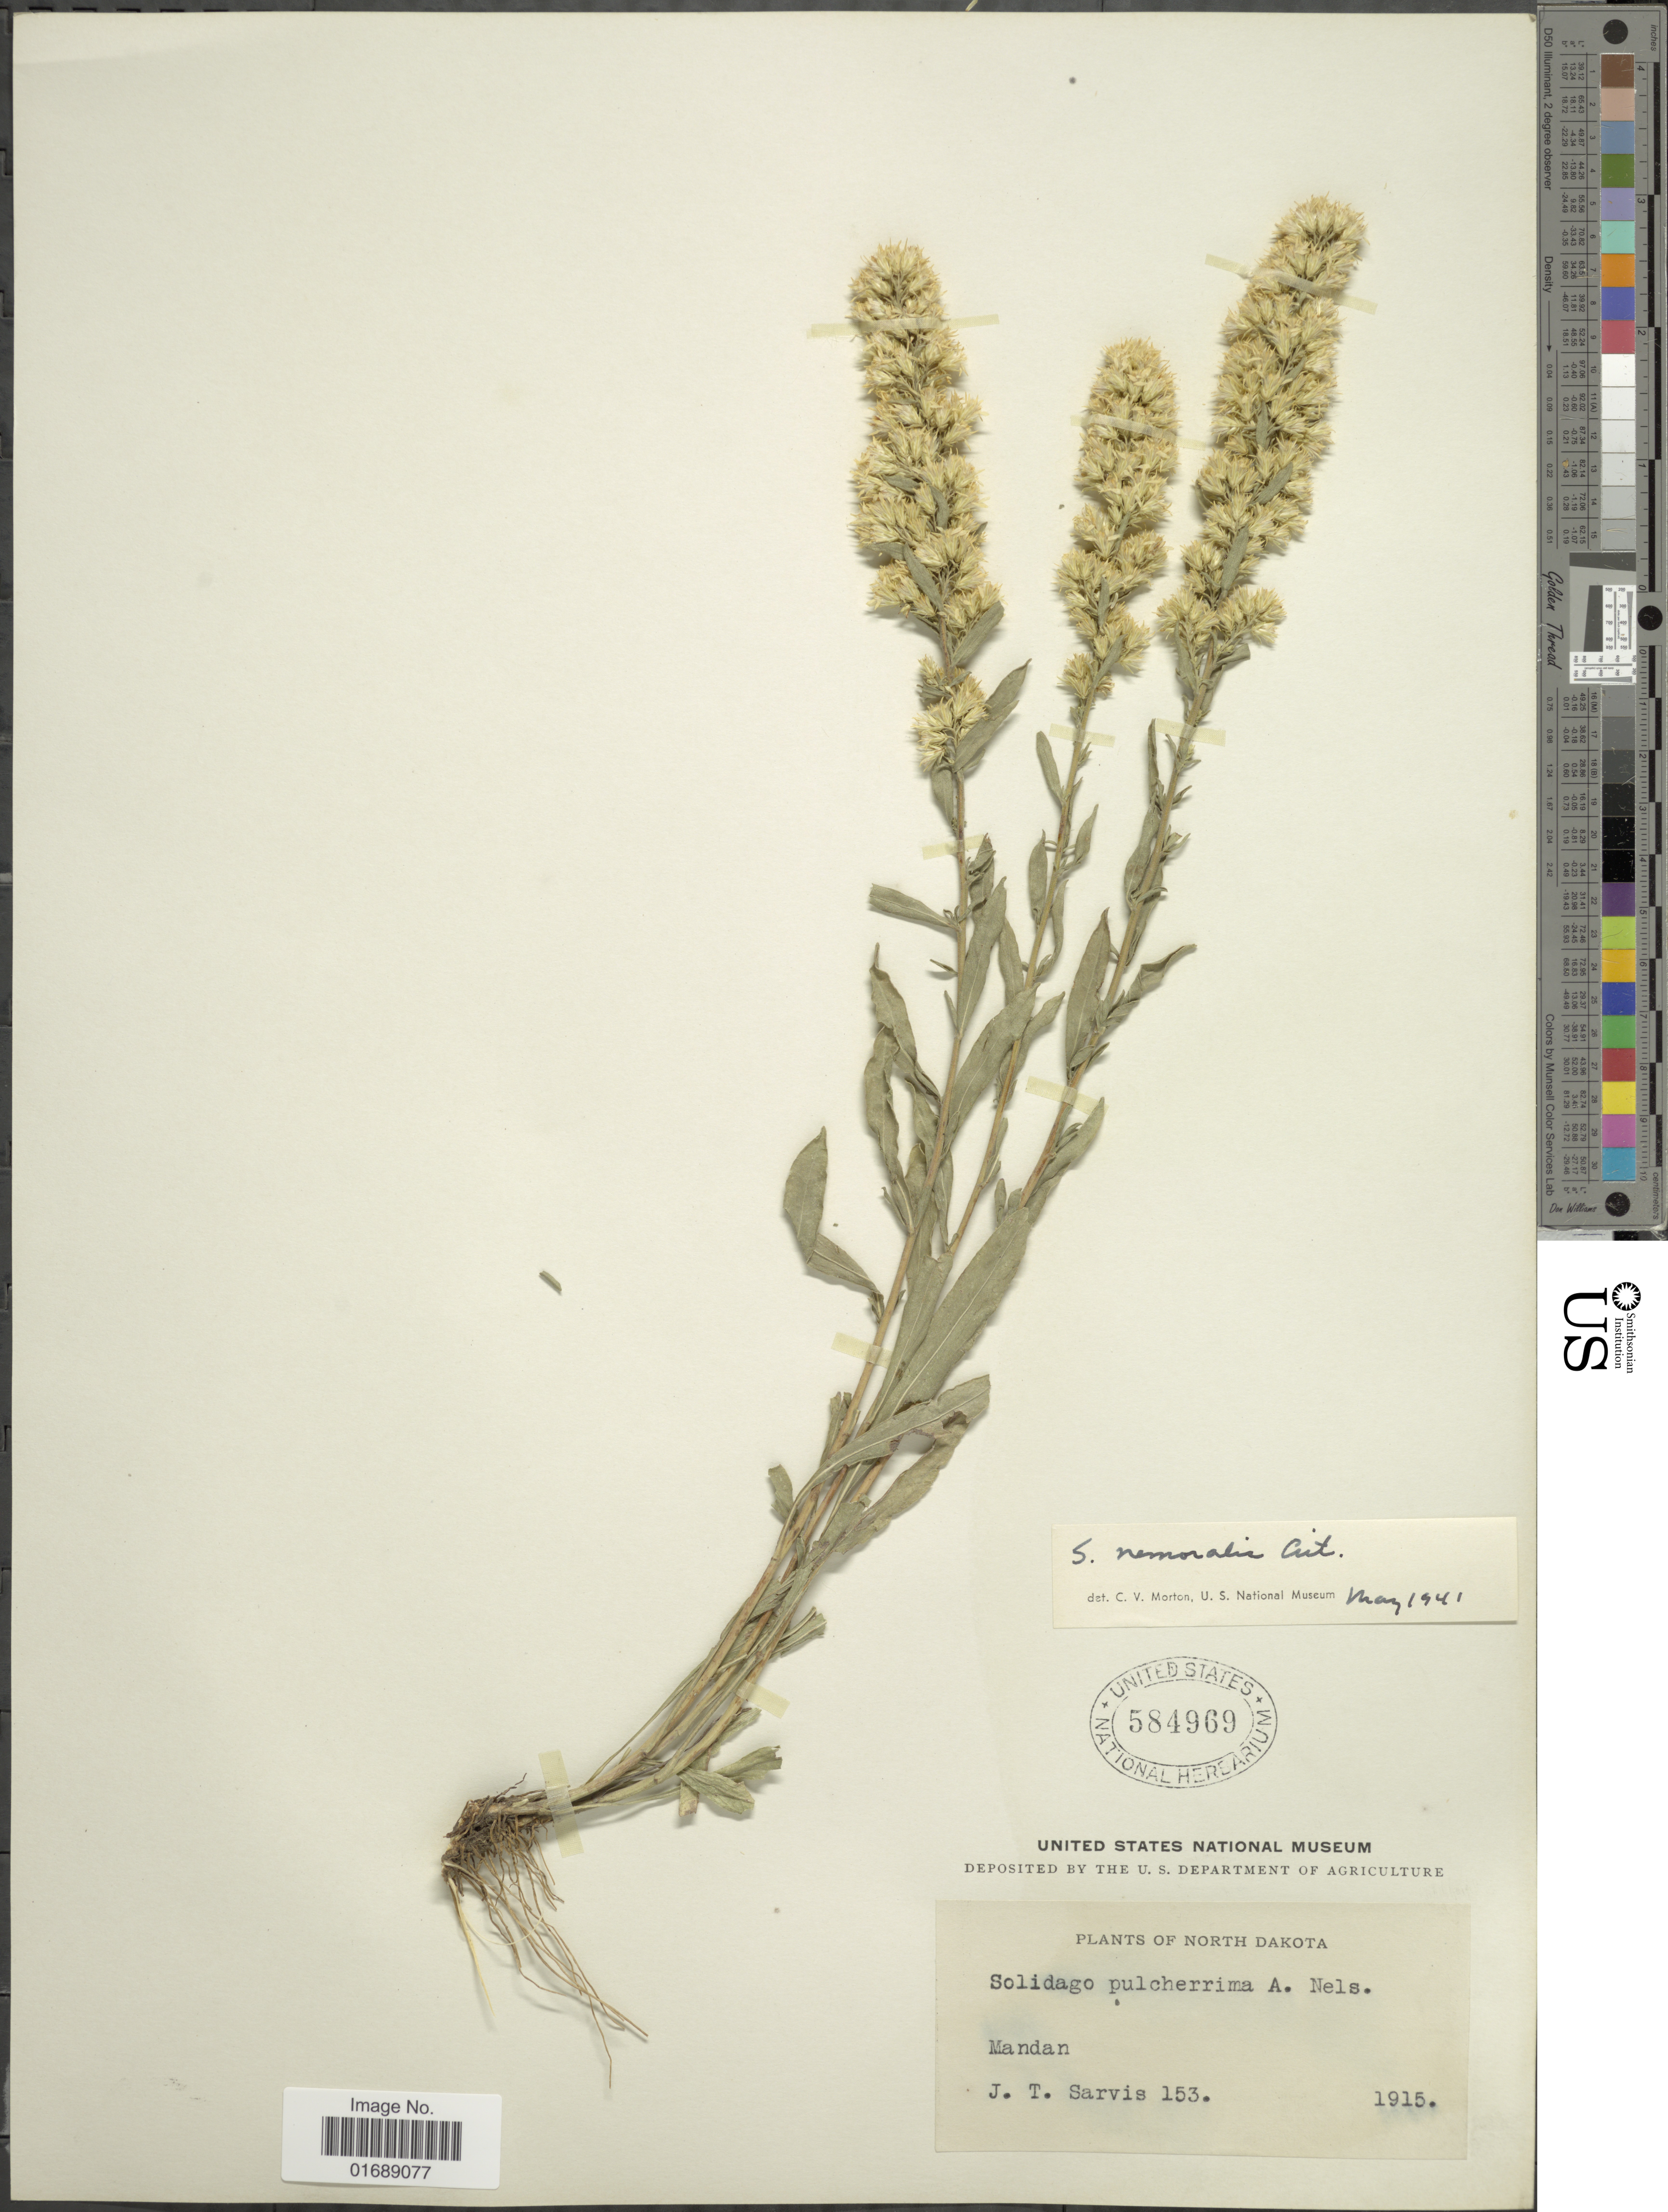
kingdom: Plantae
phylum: Tracheophyta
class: Magnoliopsida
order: Asterales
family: Asteraceae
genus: Solidago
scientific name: Solidago nemoralis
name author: Aiton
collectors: J. Sarvis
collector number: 153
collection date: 1915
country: United States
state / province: North Dakota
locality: Mandan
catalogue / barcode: US 584969